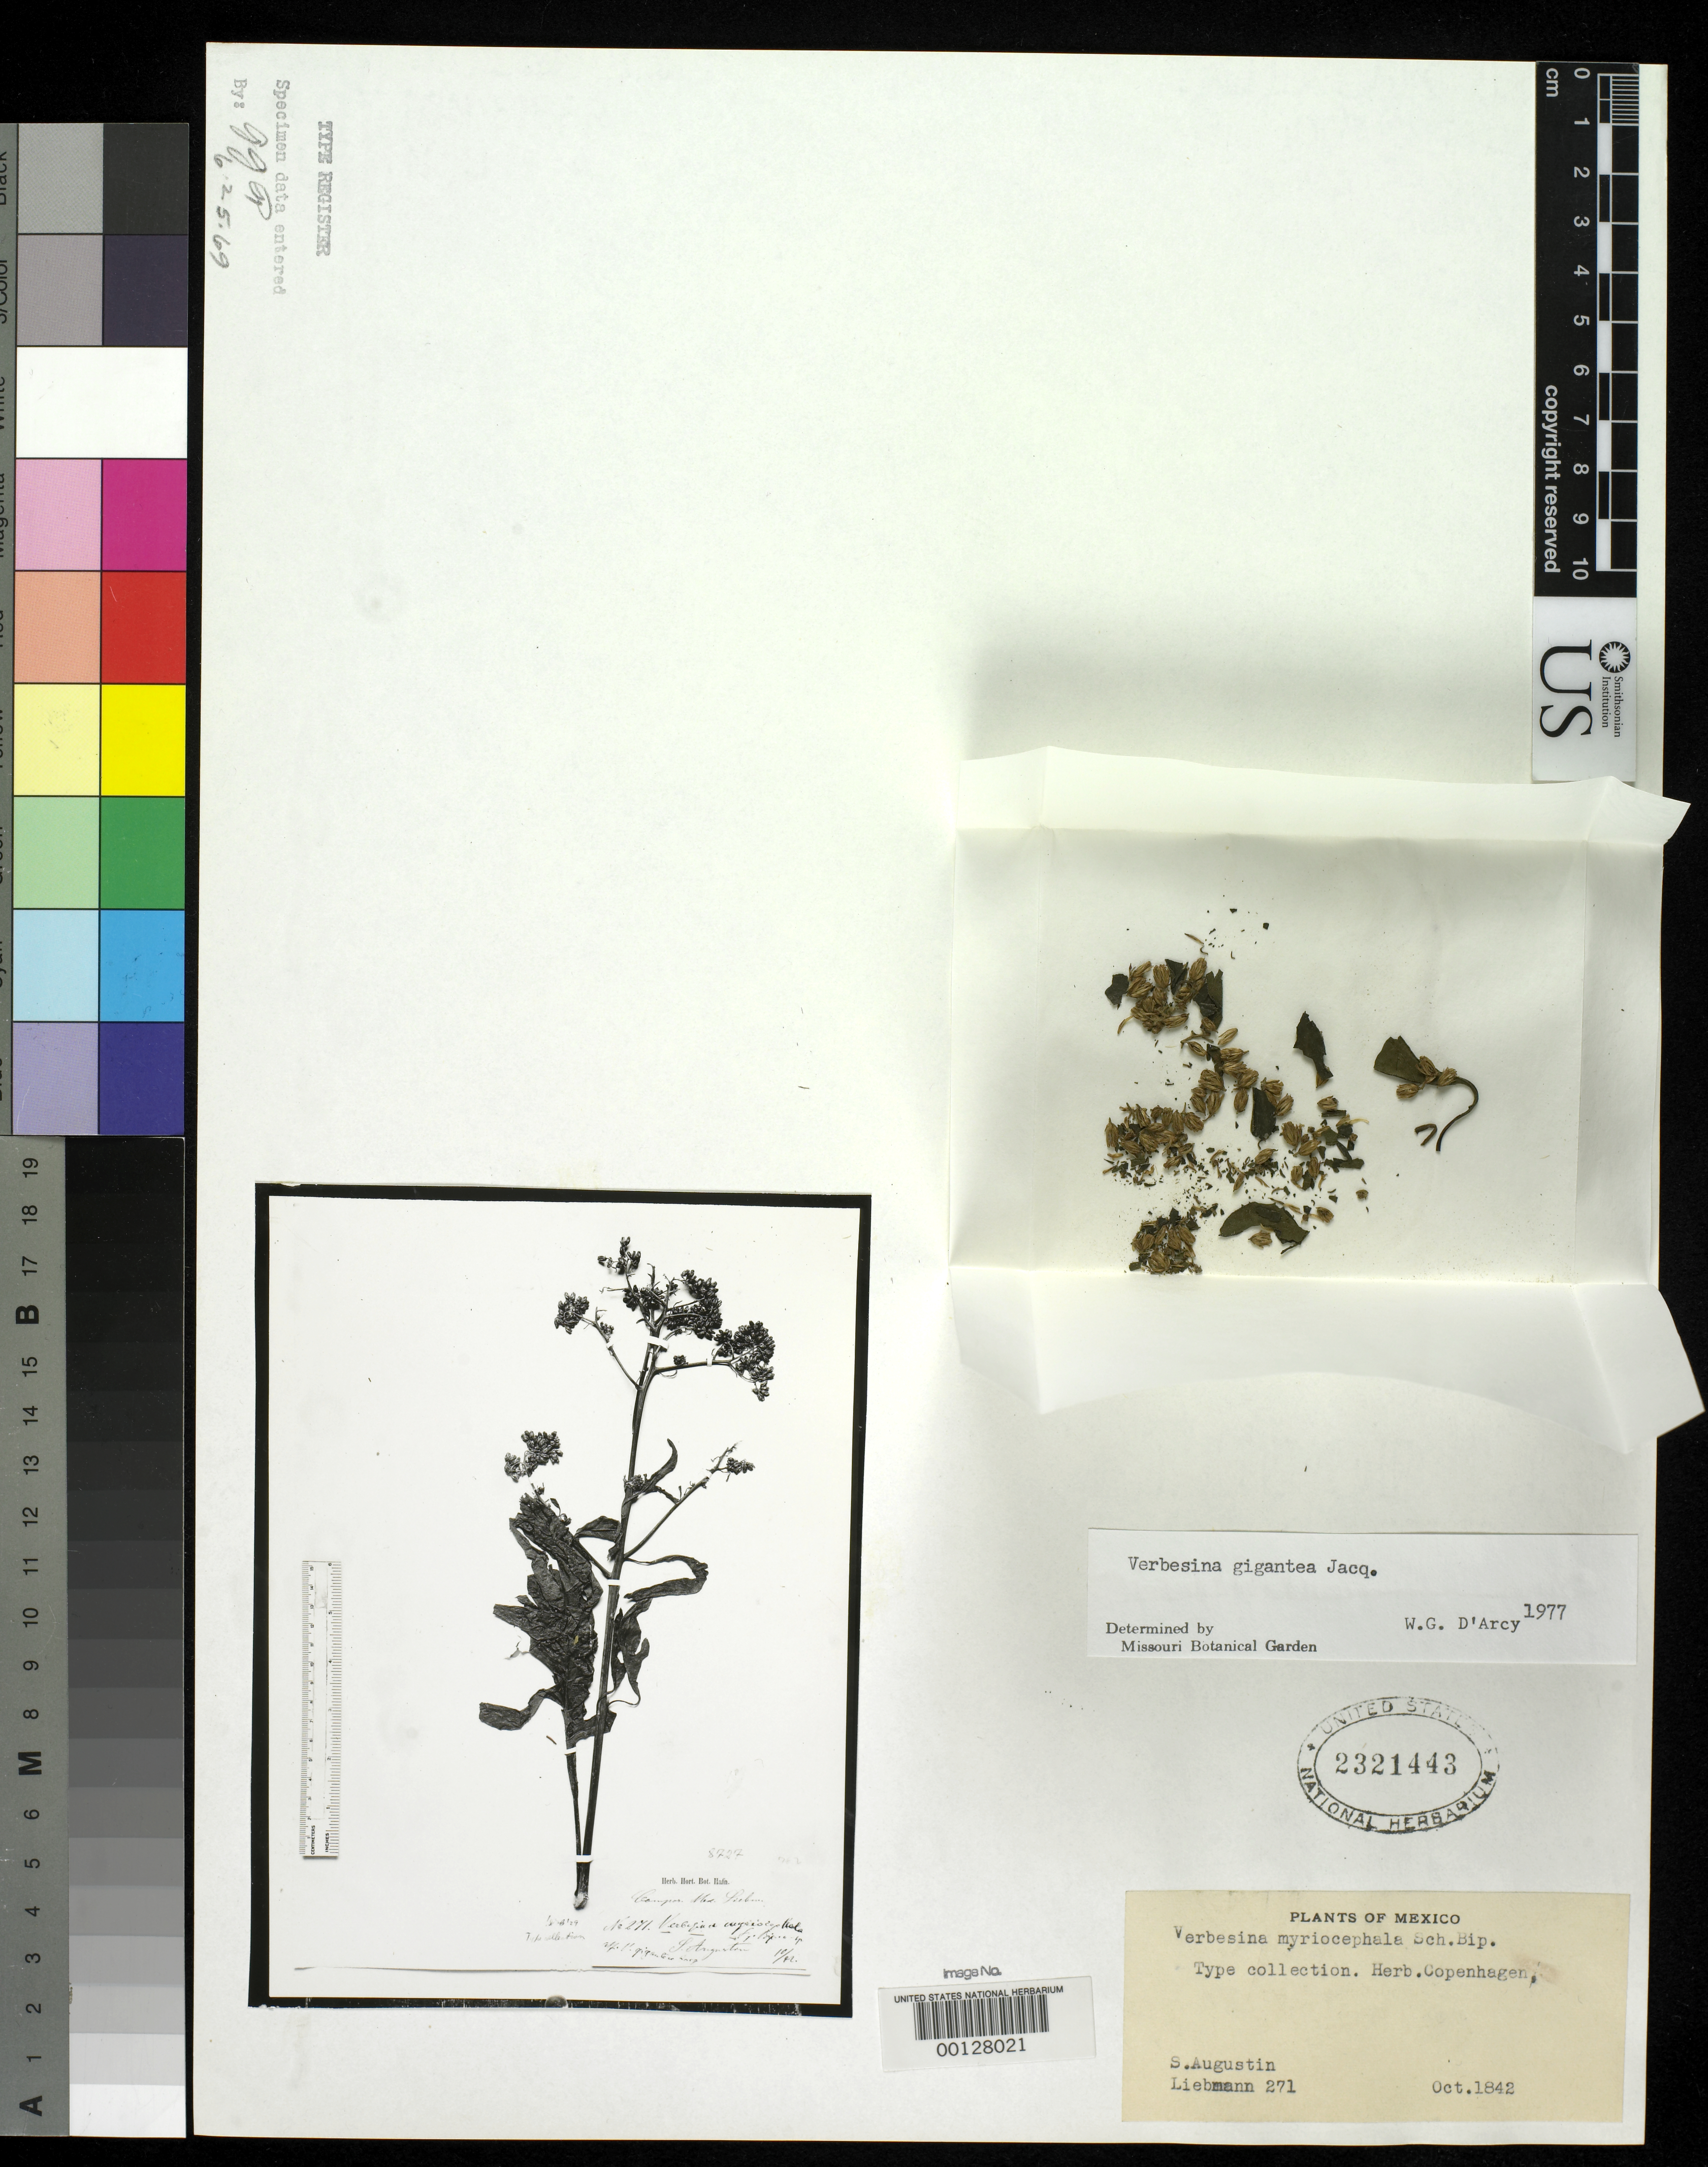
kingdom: Plantae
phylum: Tracheophyta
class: Magnoliopsida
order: Asterales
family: Asteraceae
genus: Verbesina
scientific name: Verbesina myriocephala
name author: Sch. Bip. ex Klatt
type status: Type Fragment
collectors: F. M. Liebmann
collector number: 271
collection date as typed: Oct 1842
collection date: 1842-10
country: Mexico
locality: San Augustin.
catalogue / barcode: US 2321443